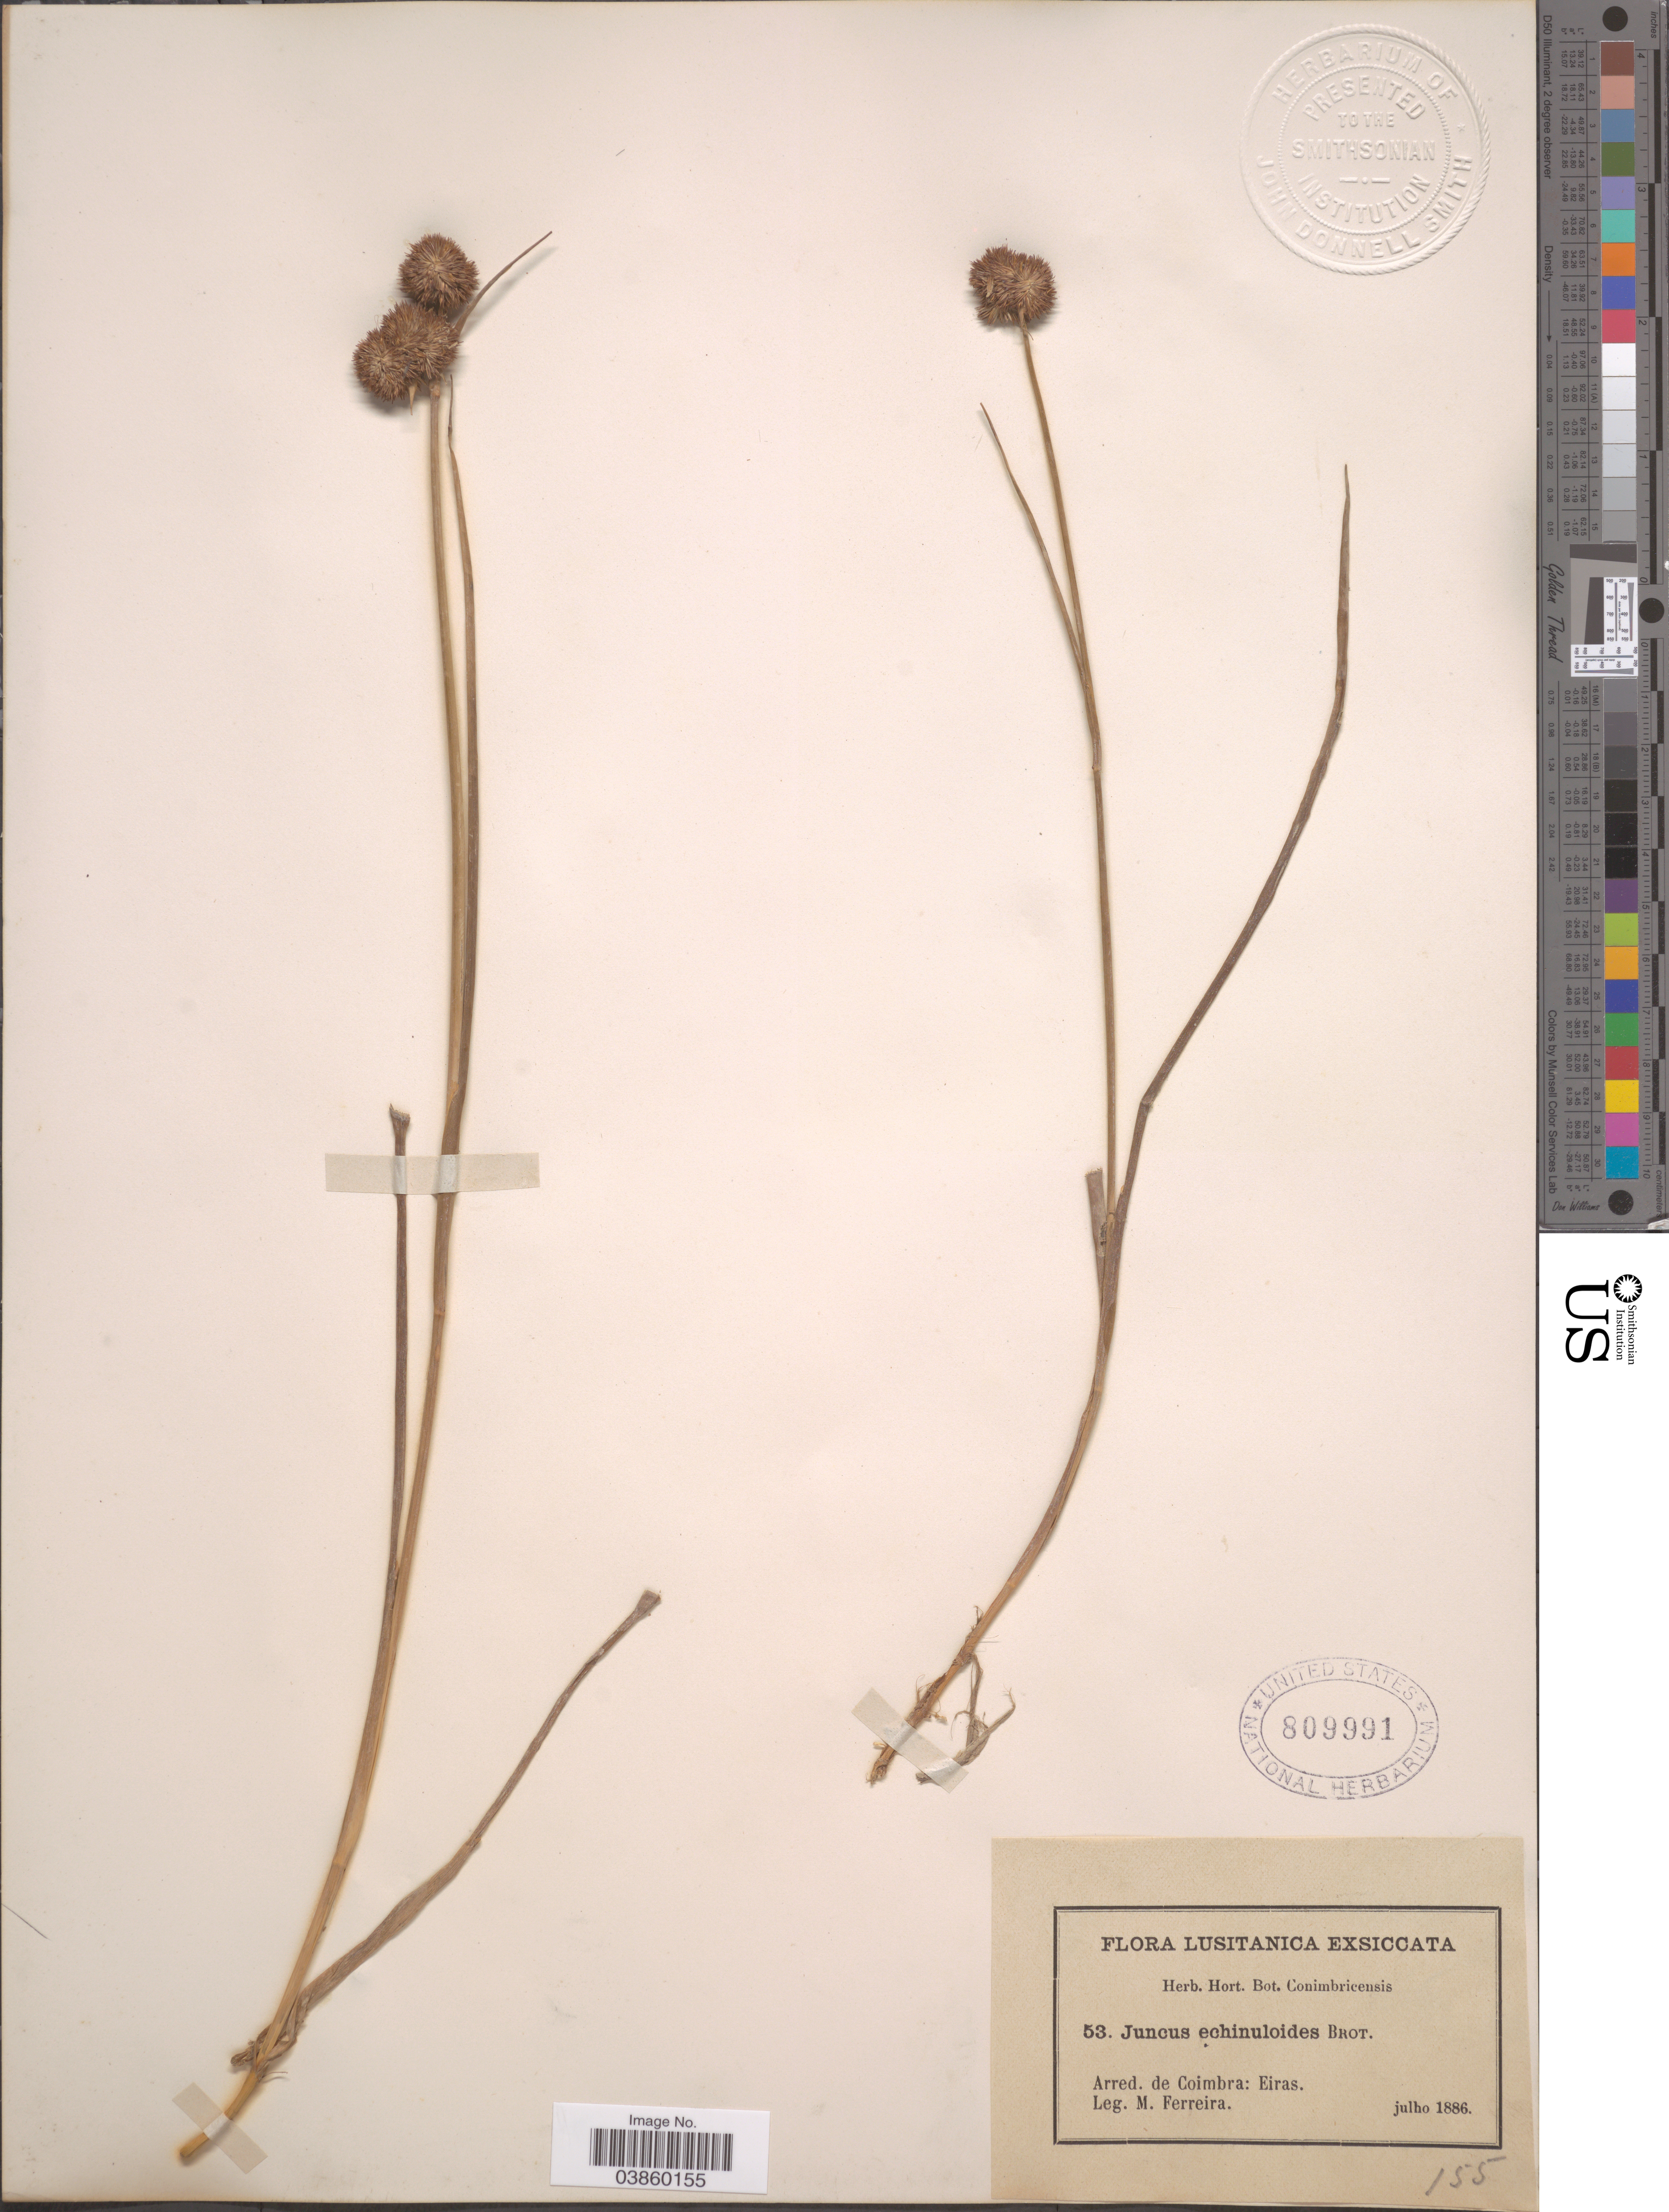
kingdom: Plantae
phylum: Tracheophyta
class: Liliopsida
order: Poales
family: Juncaceae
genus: Juncus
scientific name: Juncus echinuloides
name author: Brot.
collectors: M. Ferreira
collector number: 53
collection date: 1886-07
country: Portugal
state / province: Coimbra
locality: Lusitanica. Arred. de Coimbra: Eiras.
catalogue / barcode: US 809991